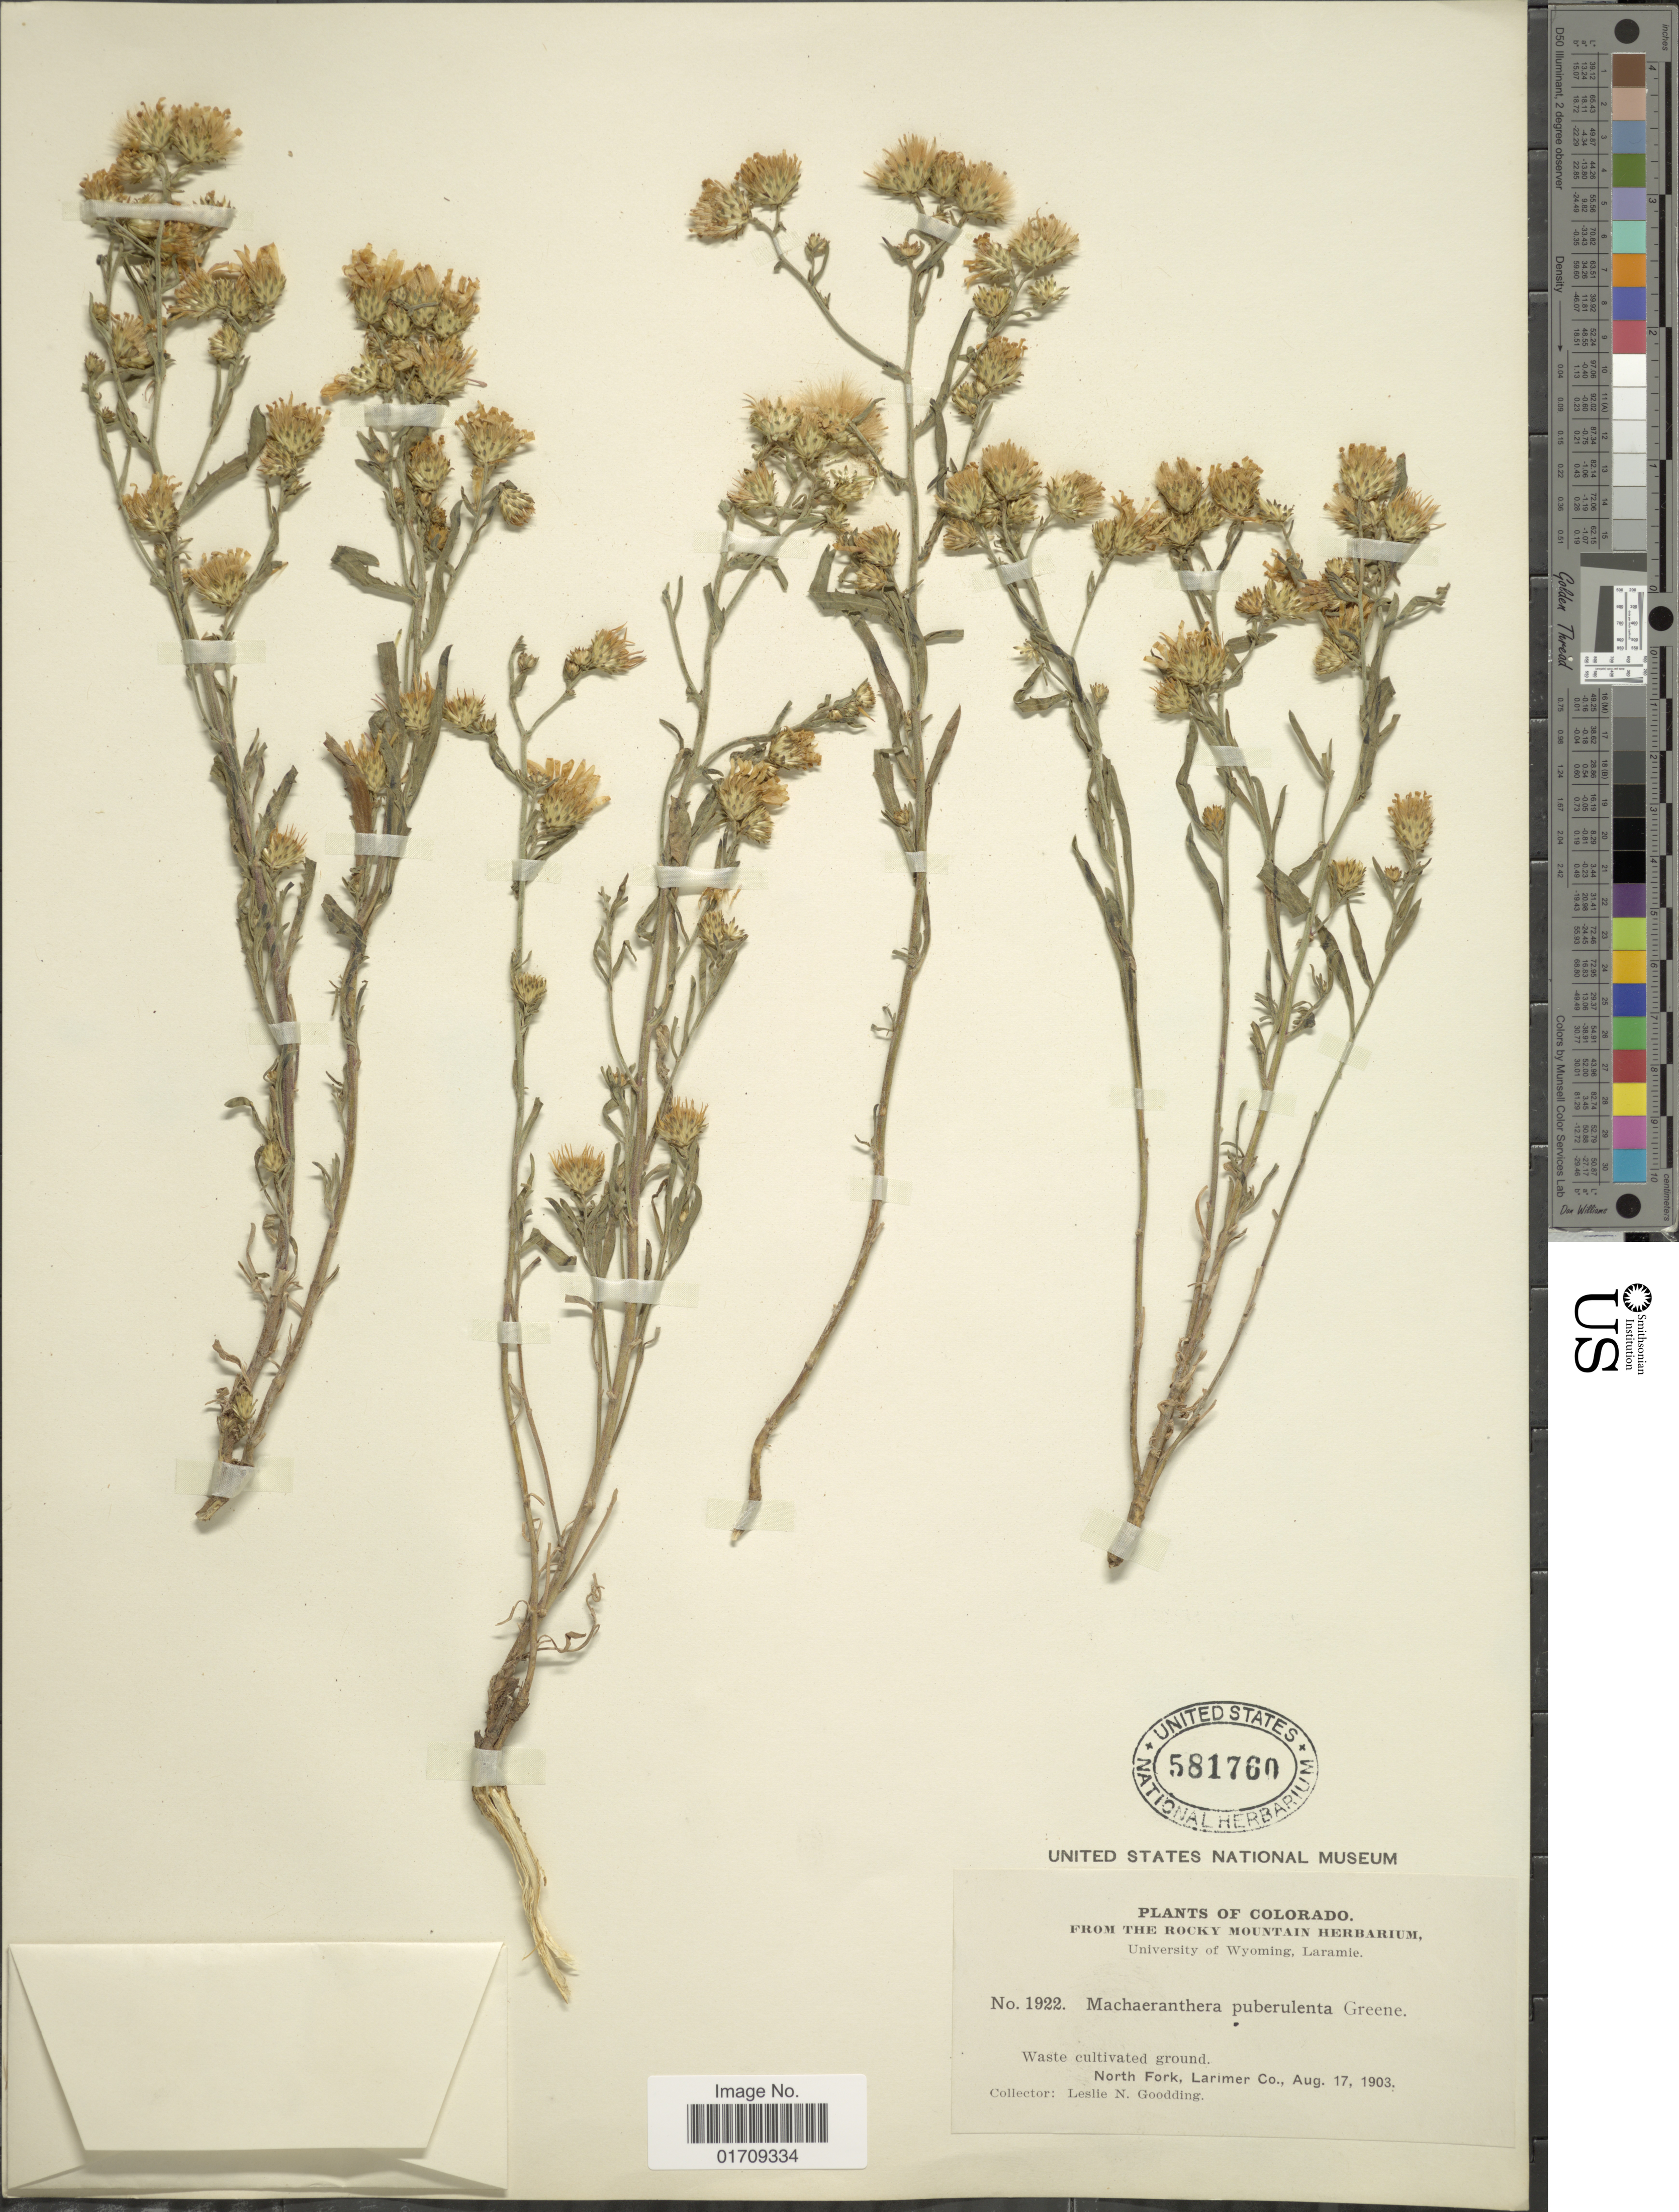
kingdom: Plantae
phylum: Tracheophyta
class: Magnoliopsida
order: Asterales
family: Asteraceae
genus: Machaeranthera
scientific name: Machaeranthera pulverulenta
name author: (Nutt.) Greene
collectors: L. N. Goodding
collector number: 1922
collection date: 1903-08-17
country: United States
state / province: Colorado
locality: North Fork, Larimer Co.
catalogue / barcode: US 581760